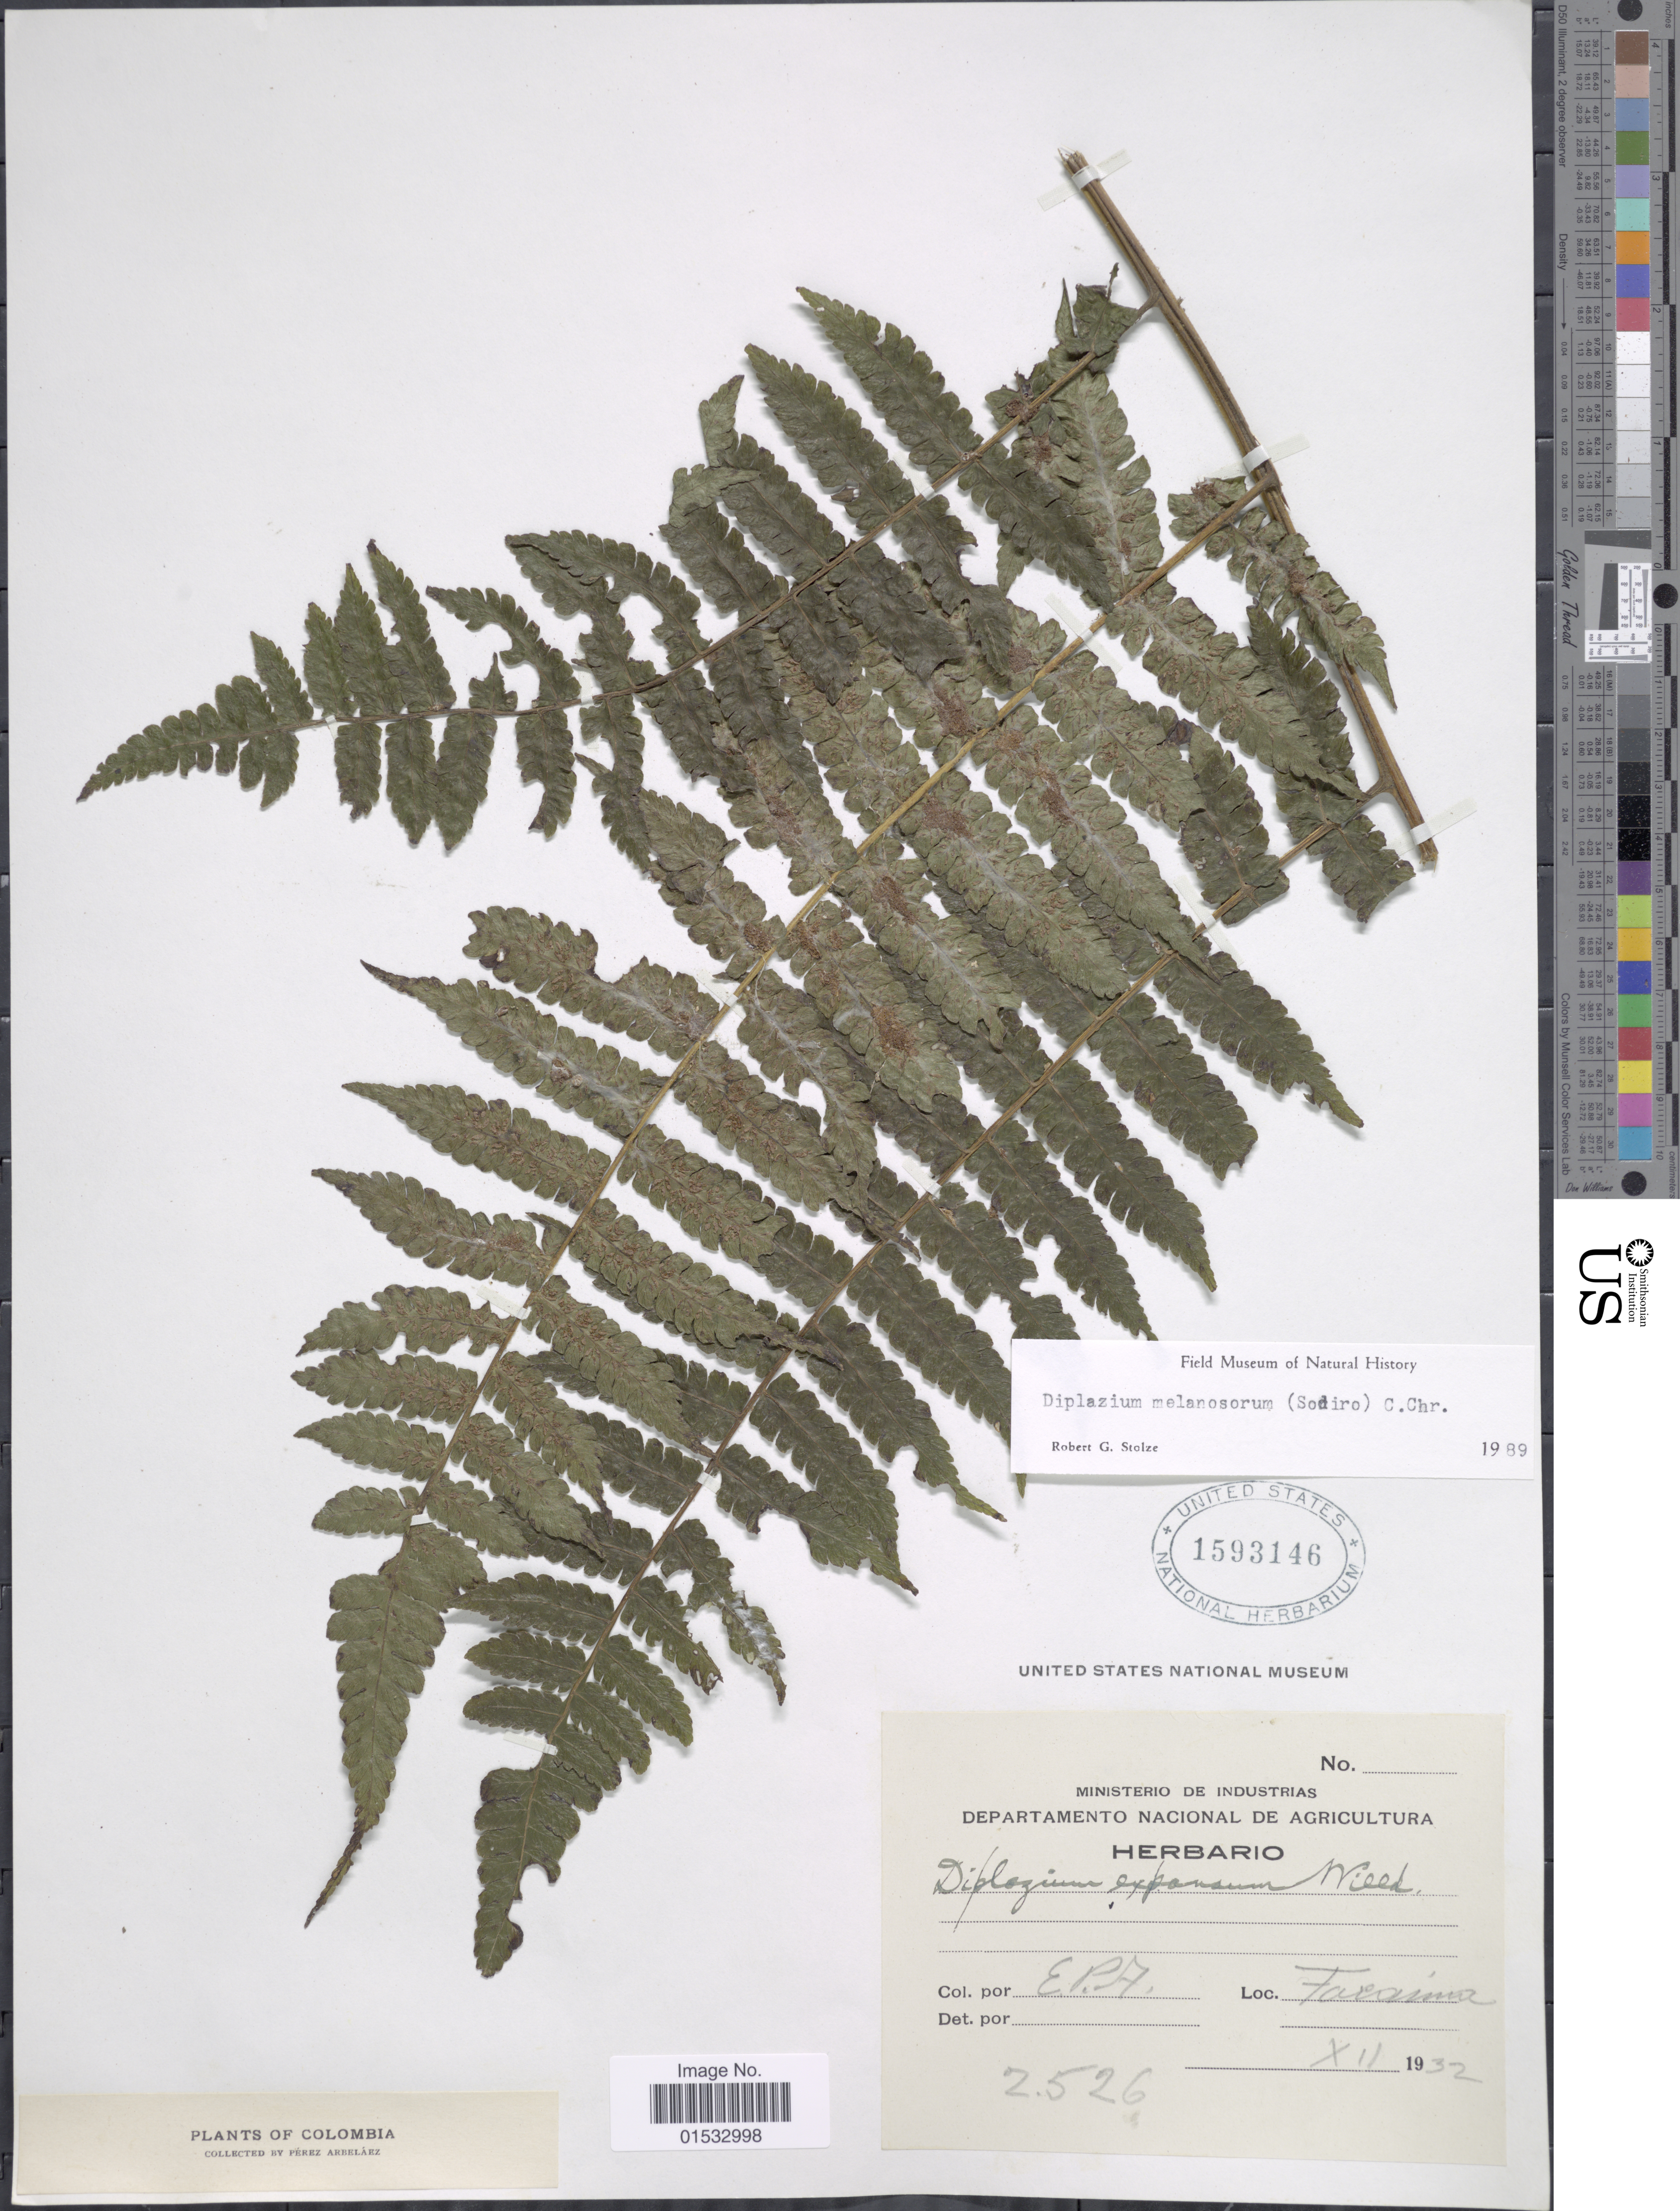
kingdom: Plantae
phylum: Tracheophyta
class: Polypodiopsida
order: Polypodiales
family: Athyriaceae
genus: Diplazium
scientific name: Diplazium melanosorum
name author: (Sodiro) C. Chr.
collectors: E. Pérez Arbeláez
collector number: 2526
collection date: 1932-12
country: Colombia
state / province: Cundinamarca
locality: Tocaima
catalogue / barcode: US 1593146